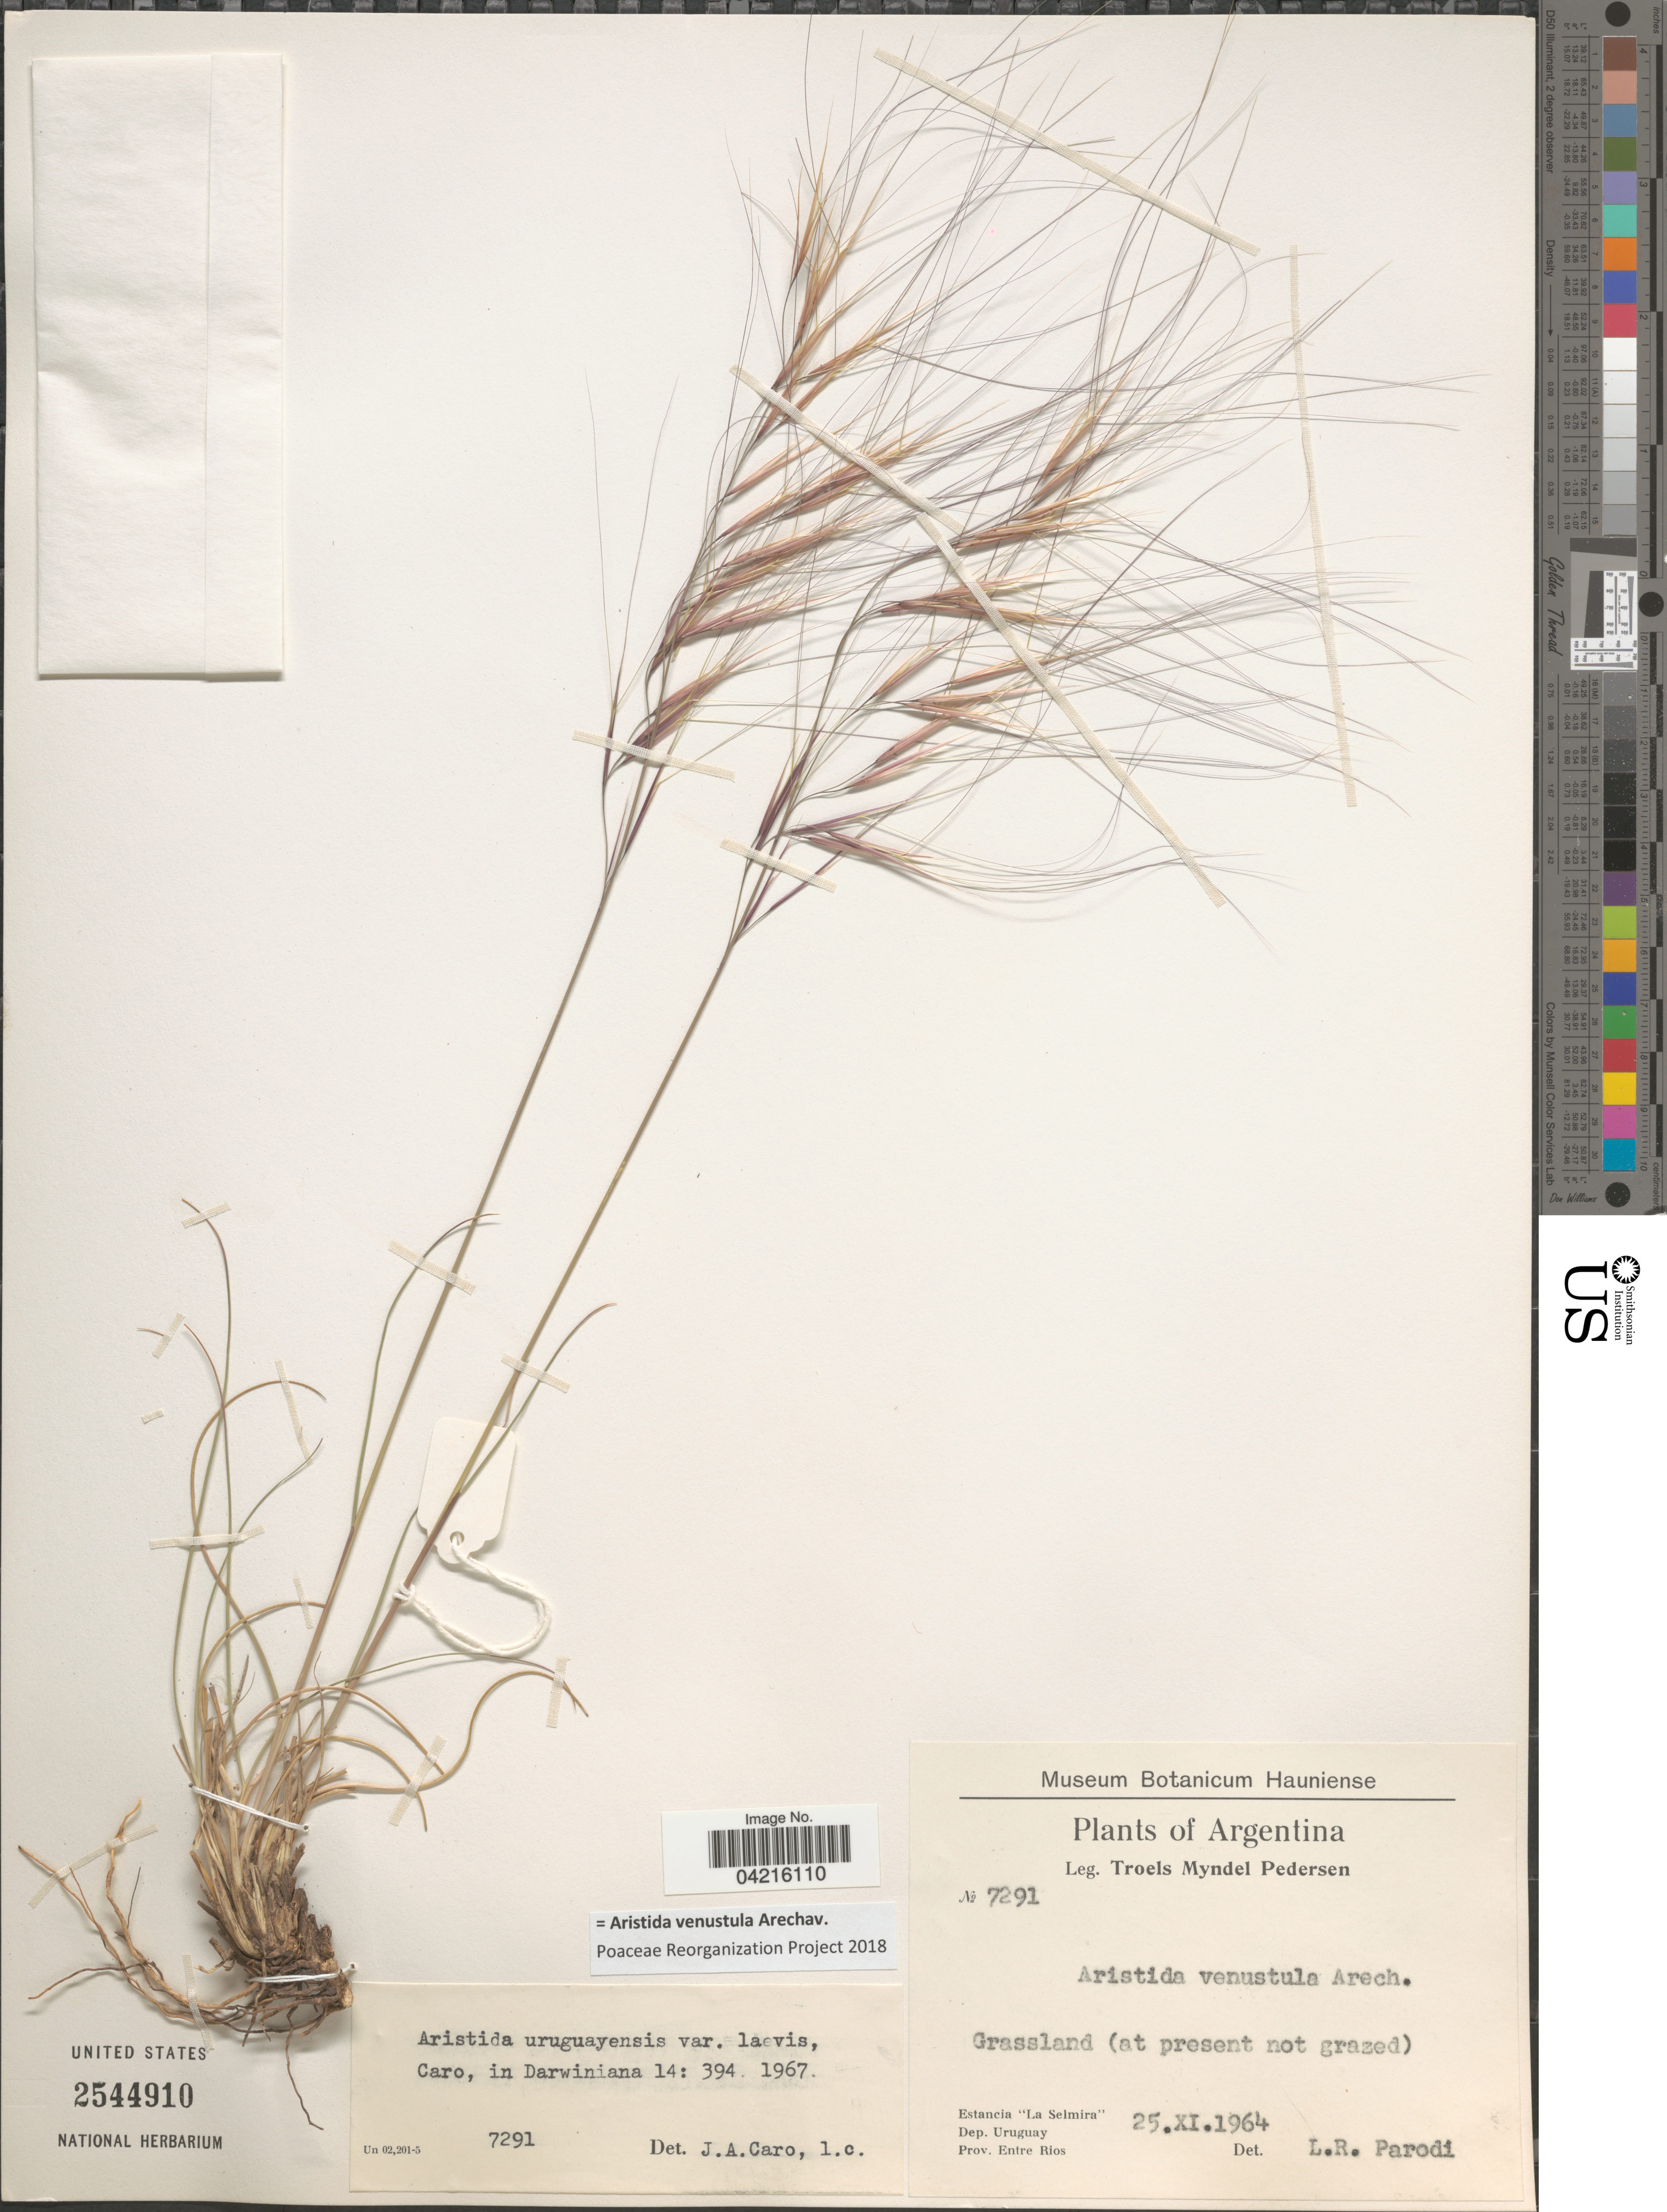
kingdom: Plantae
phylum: Tracheophyta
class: Liliopsida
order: Poales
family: Poaceae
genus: Aristida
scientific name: Aristida venustula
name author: Arechav.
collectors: T. Pederson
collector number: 7291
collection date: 1964-11-25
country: Argentina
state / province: Entre Rios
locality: Estancia "La Selmira". Dep. Uruguay.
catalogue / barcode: US 2544910